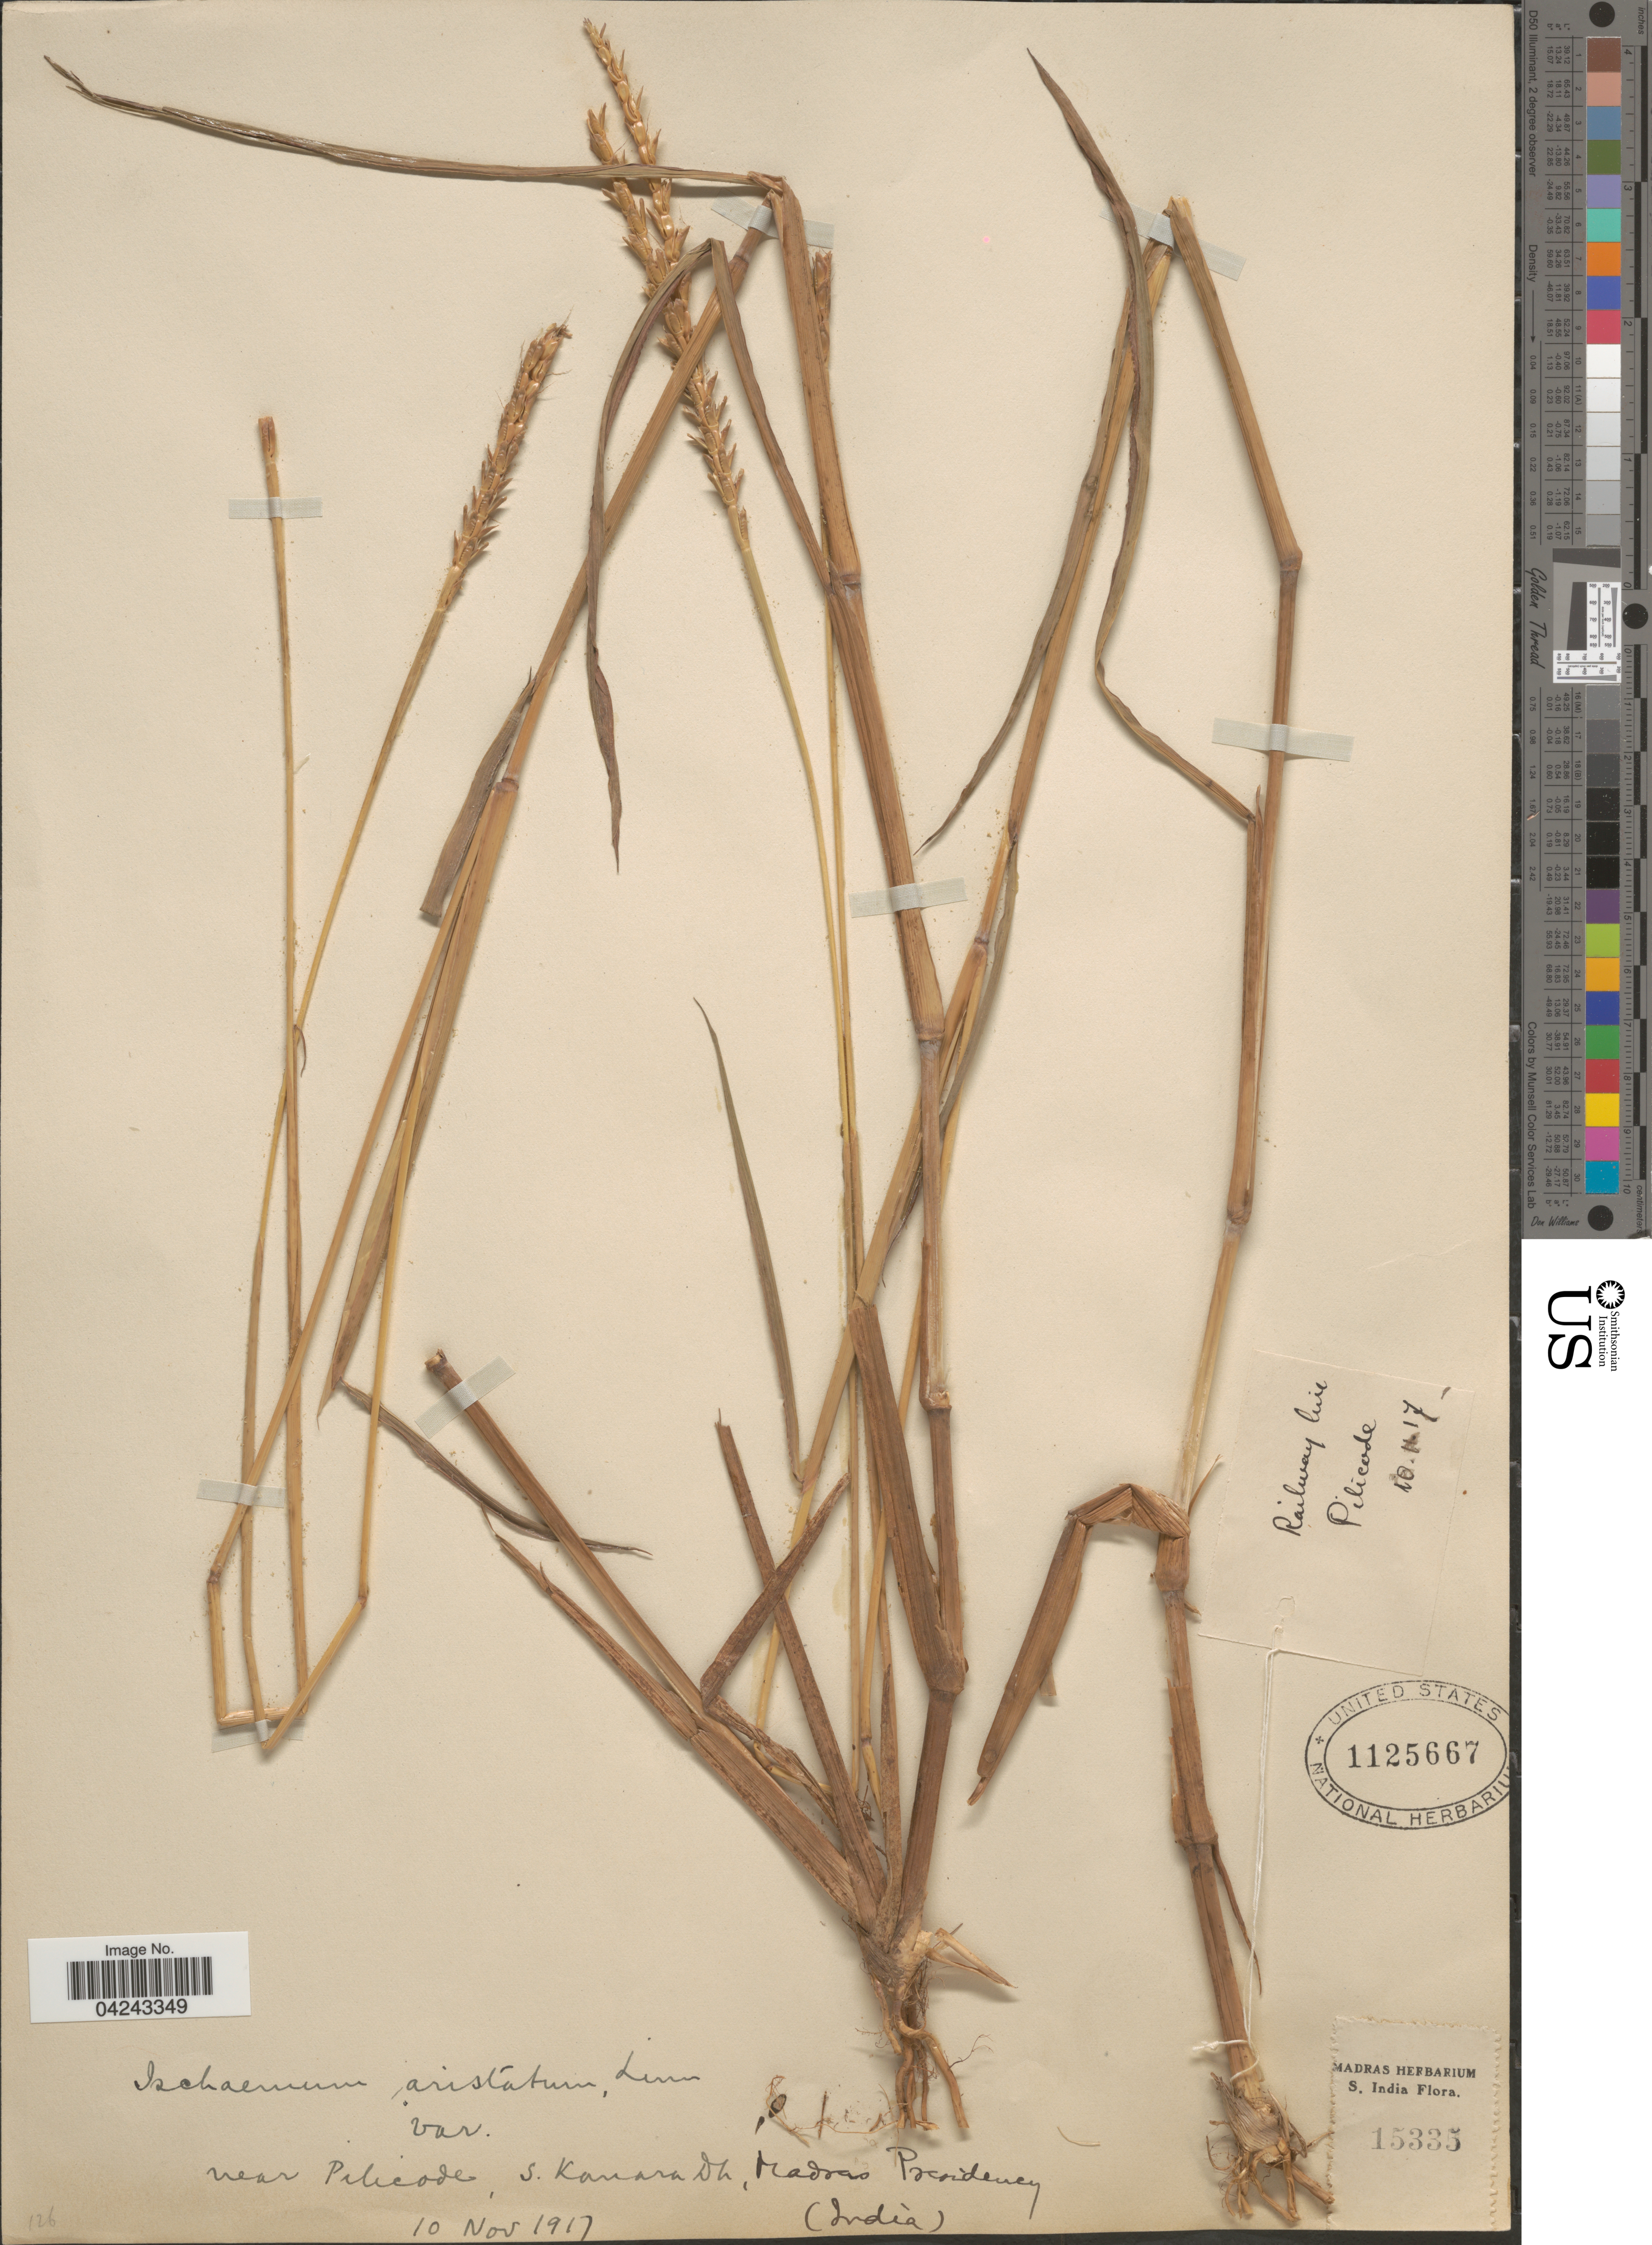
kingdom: Plantae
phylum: Tracheophyta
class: Liliopsida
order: Poales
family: Poaceae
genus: Ischaemum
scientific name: Ischaemum ciliare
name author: Retz.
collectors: Ex herb. Madras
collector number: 15335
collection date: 1917-11-10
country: India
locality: Railway line. Near Pilicode, S. Kanara Dt, Madras Presidency. S. India.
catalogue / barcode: US 1125667